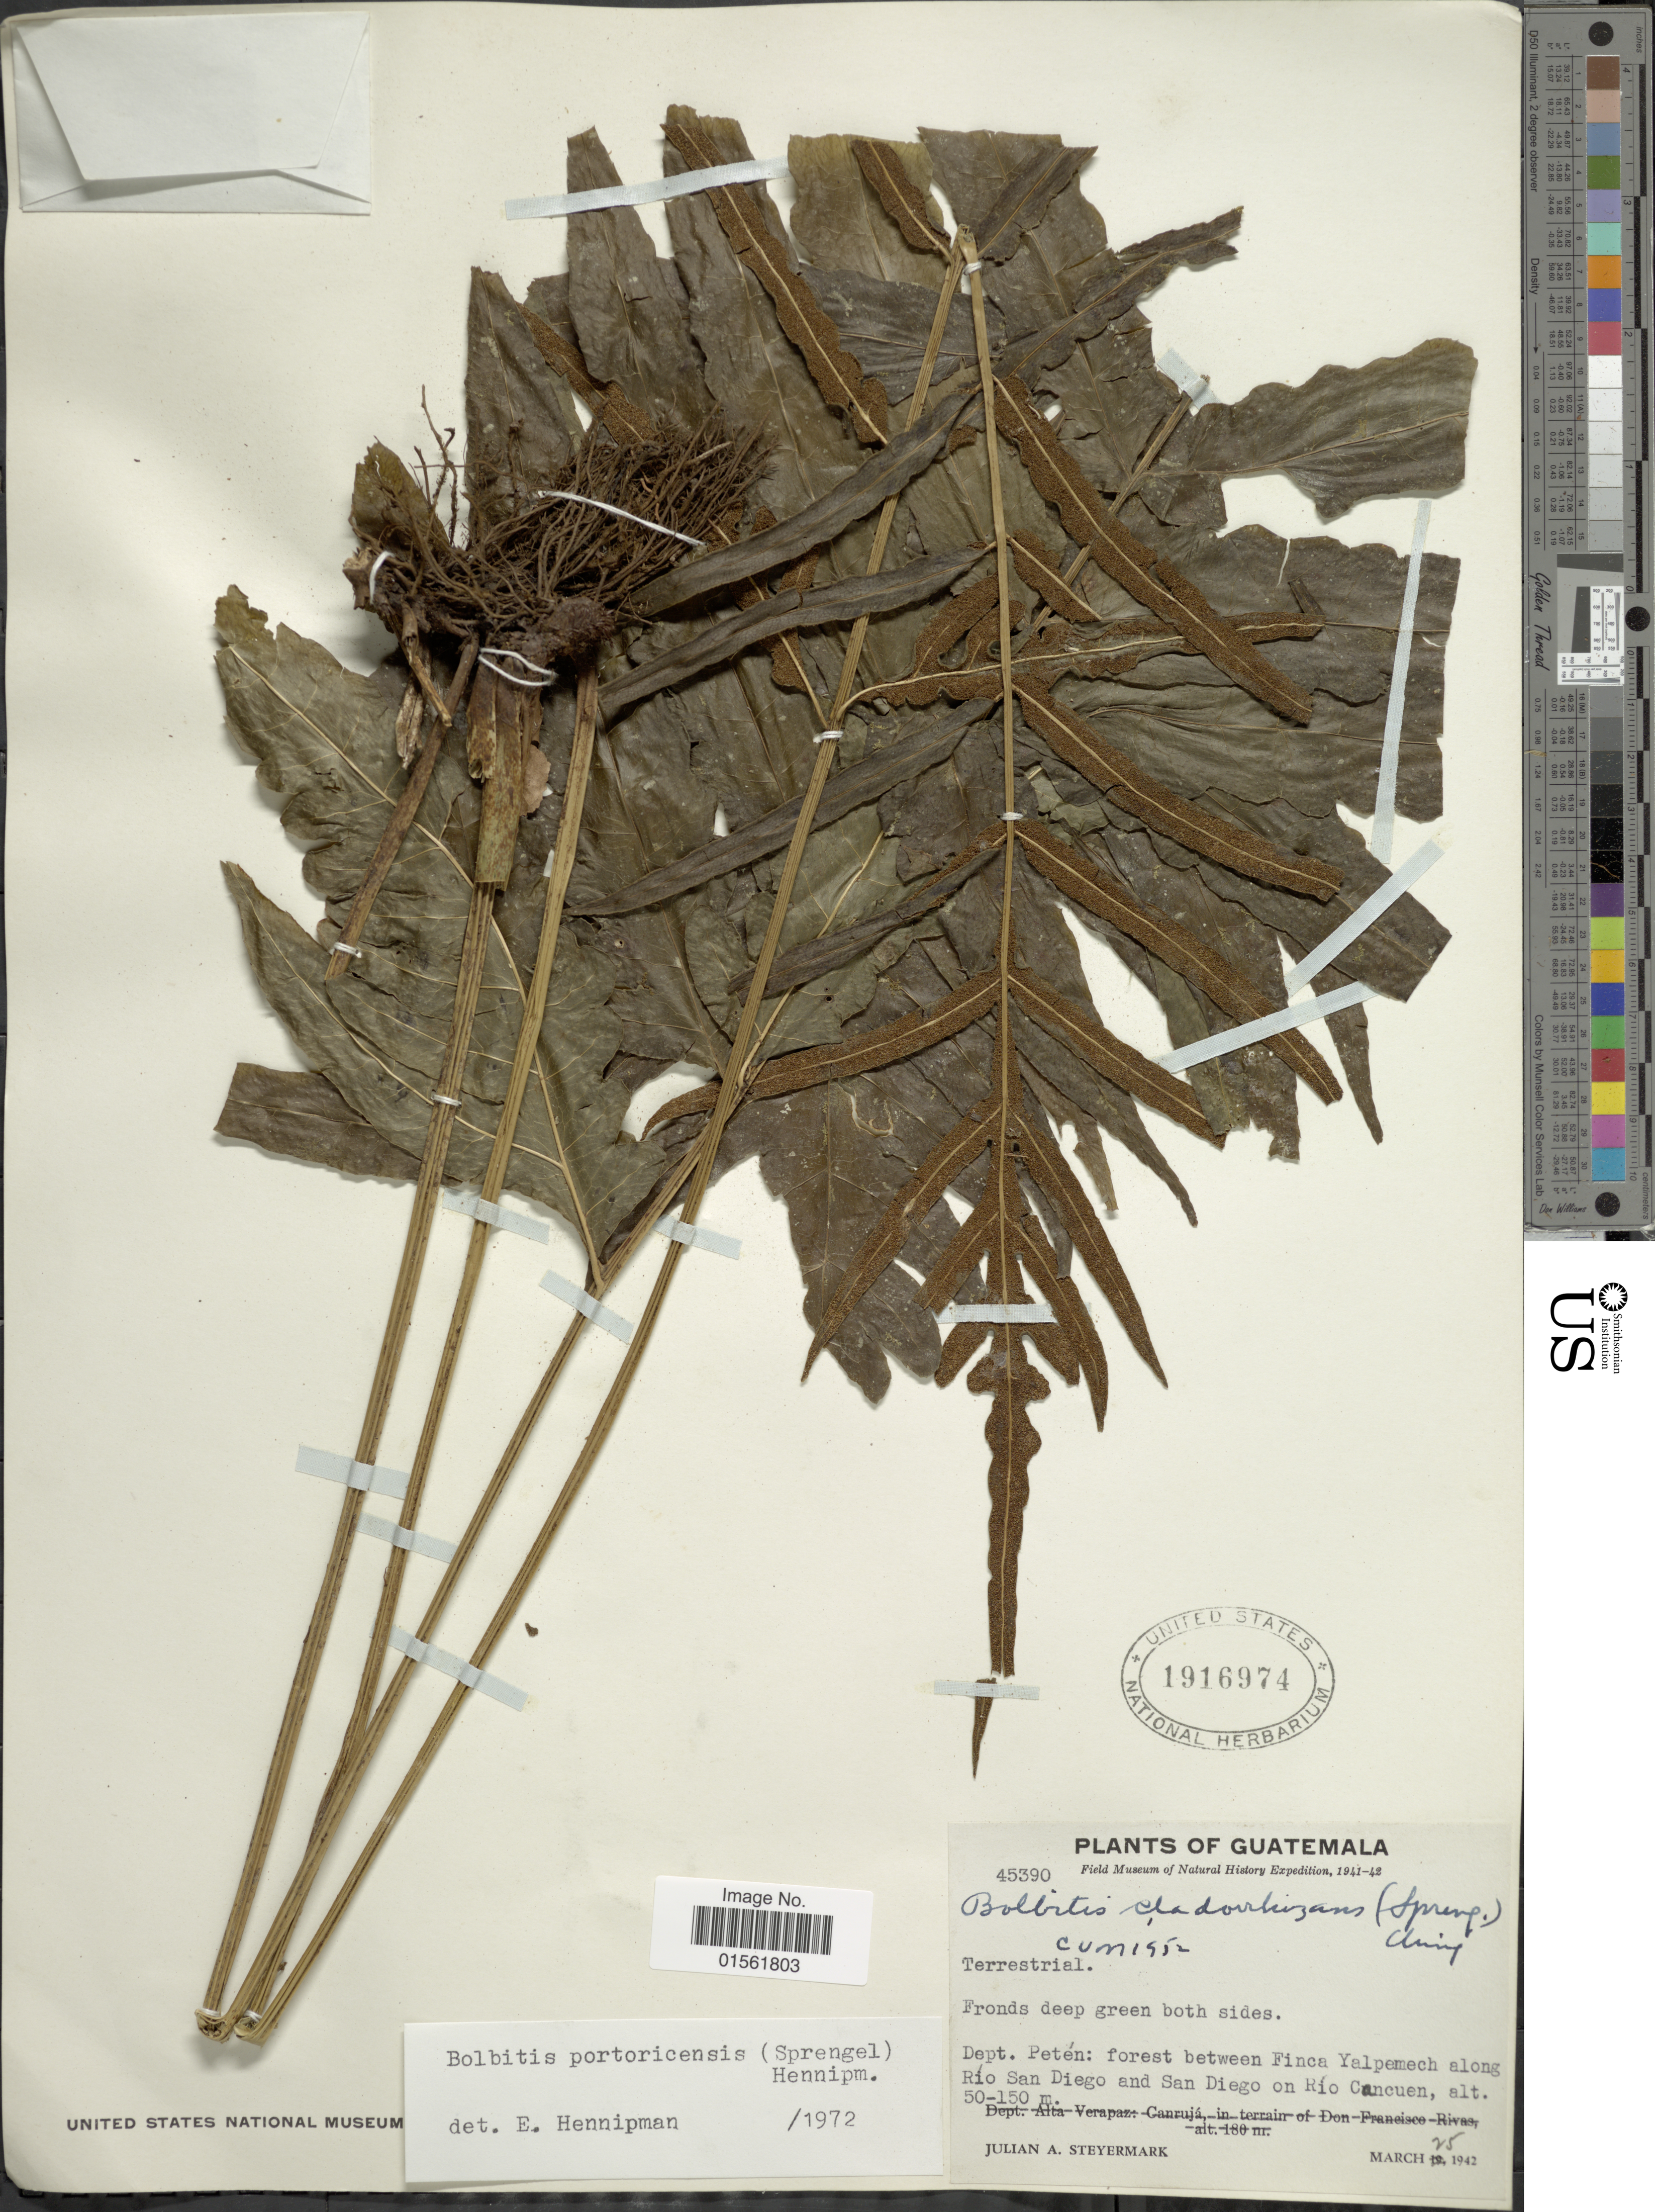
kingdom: Plantae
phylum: Tracheophyta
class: Polypodiopsida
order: Polypodiales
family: Dryopteridaceae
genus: Bolbitis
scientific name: Bolbitis portoricensis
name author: (Spreng.) Hennipman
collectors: J. Steyermark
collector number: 45390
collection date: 1942-03-25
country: Guatemala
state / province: El Petén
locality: Dept. Petén: forest between Finca Yalpemech along Río San Diego and San Diego on Río Cancuen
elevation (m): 50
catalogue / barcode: US 1916974